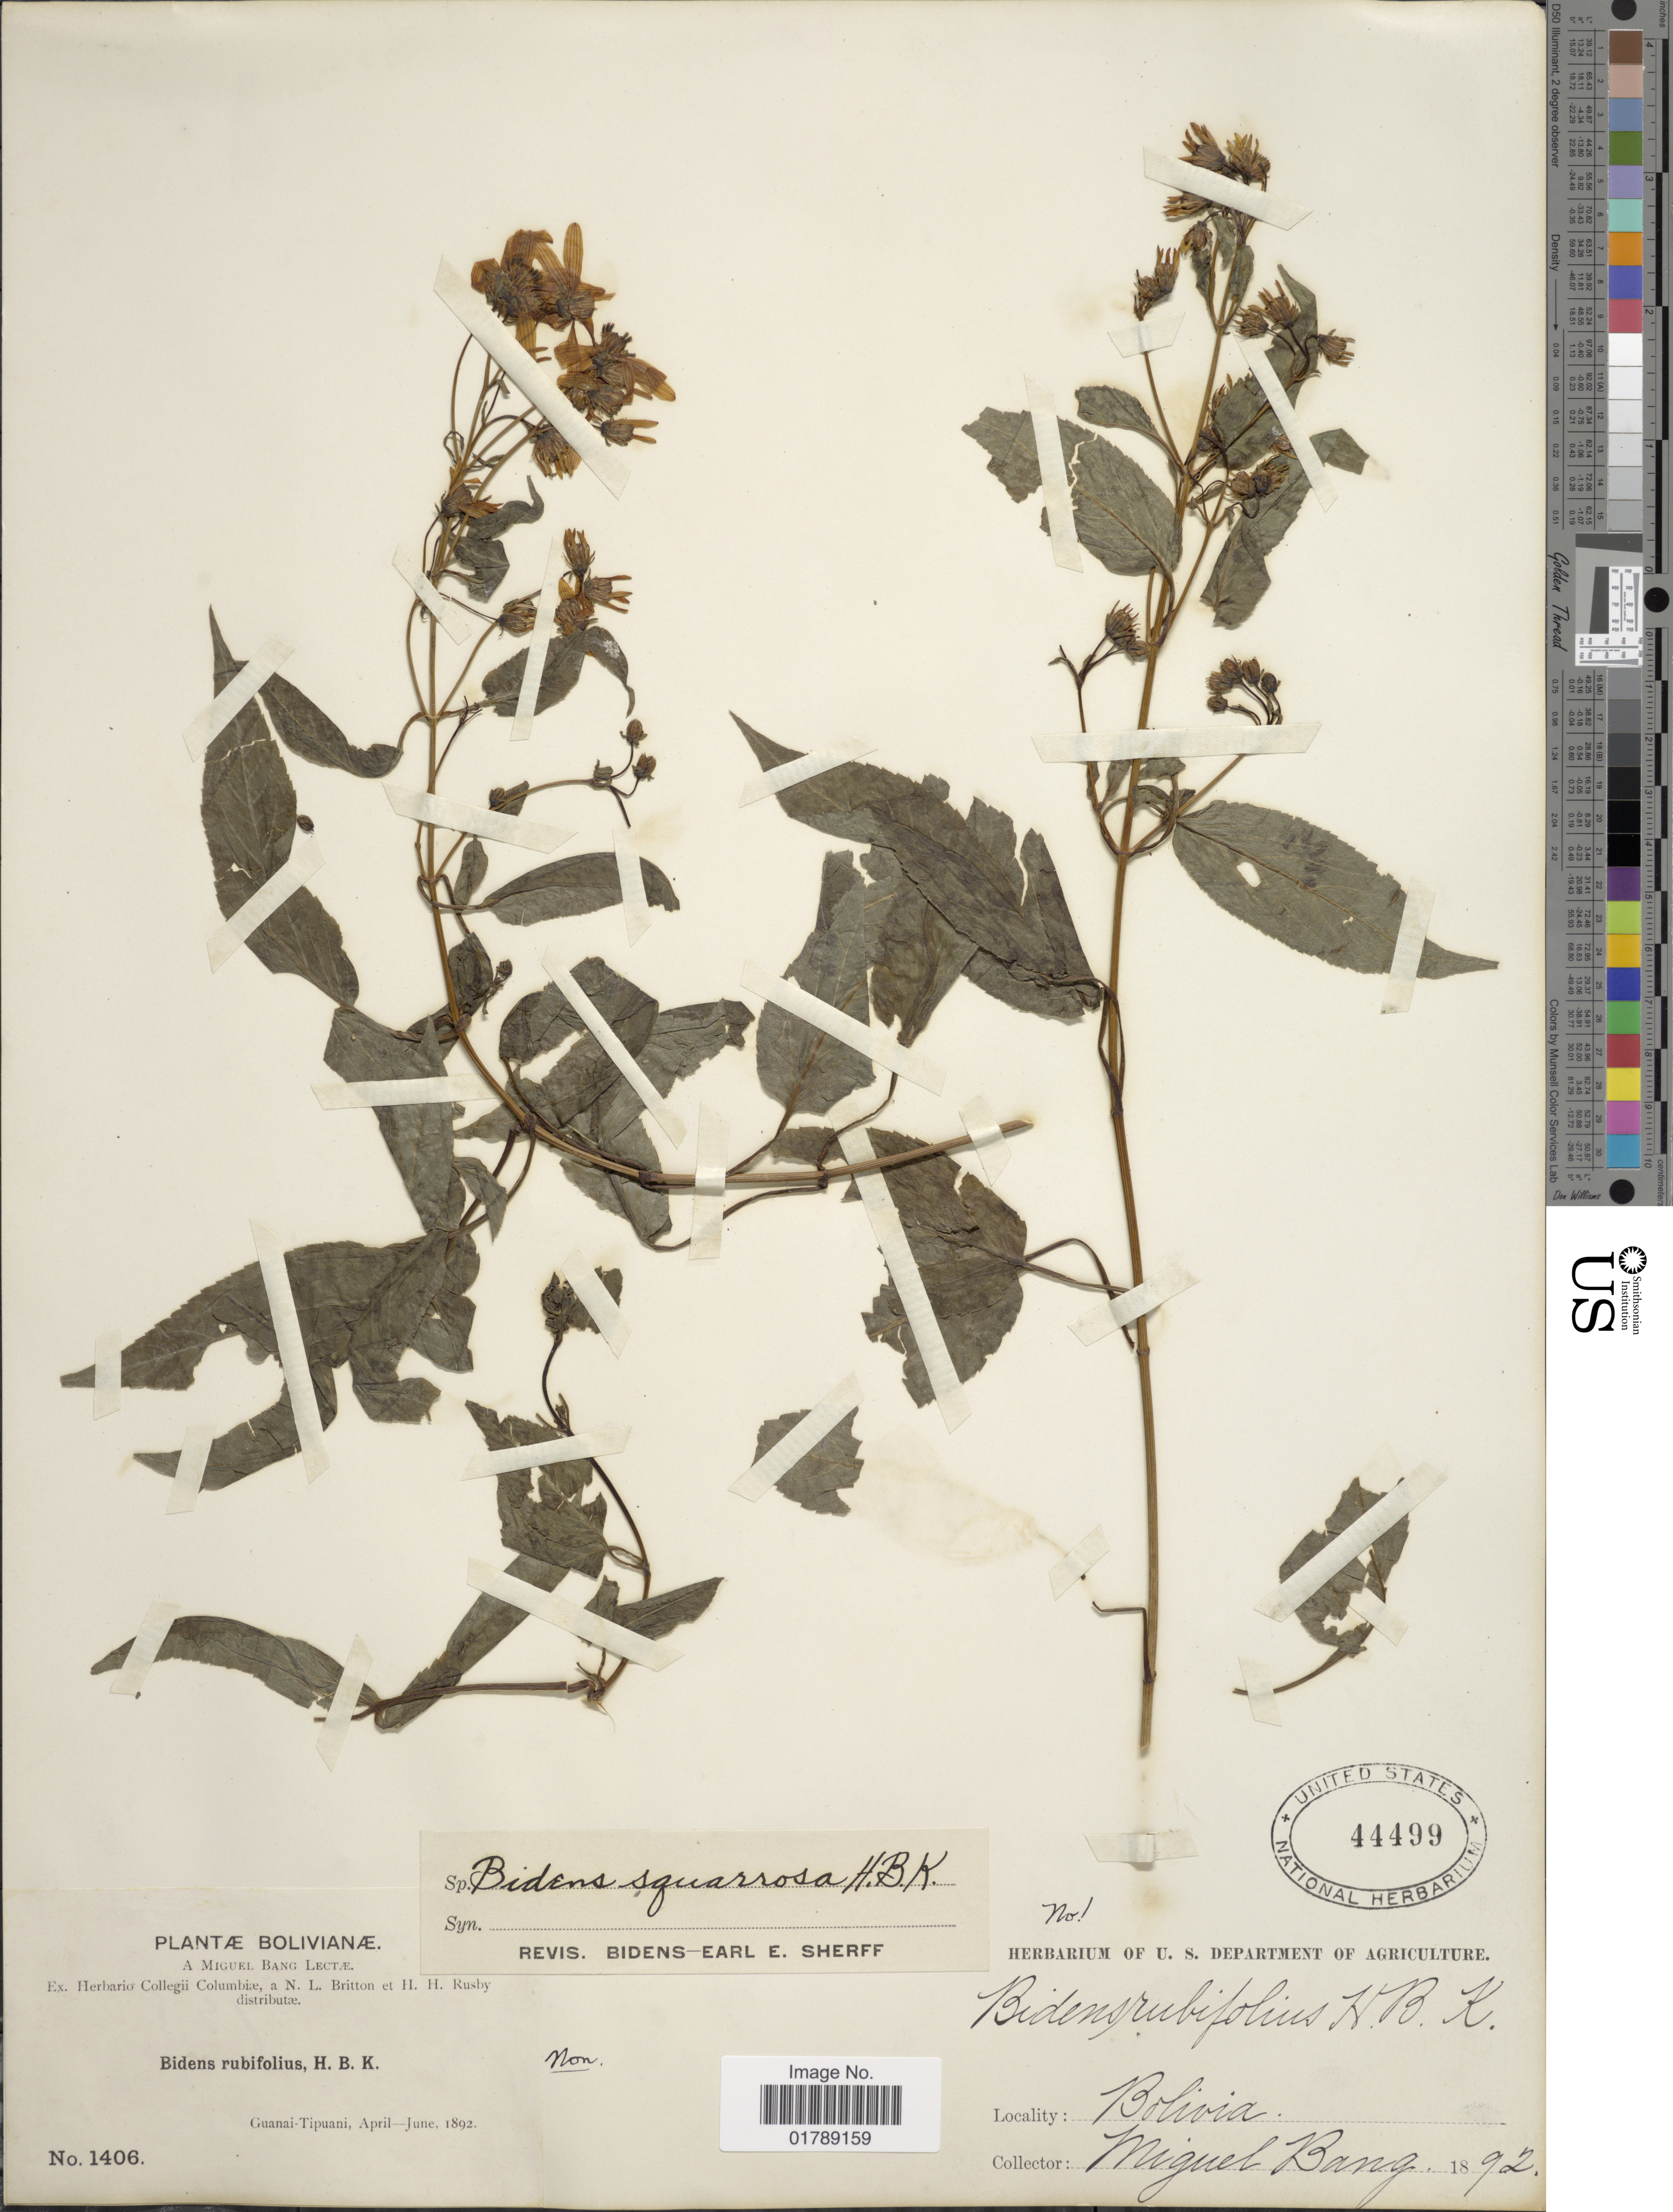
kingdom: Plantae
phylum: Tracheophyta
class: Magnoliopsida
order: Asterales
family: Asteraceae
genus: Bidens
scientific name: Bidens squarrosa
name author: Kunth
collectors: M. Bang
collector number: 1406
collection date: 1892-04/1892-06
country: Bolivia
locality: Guanai-Tipuani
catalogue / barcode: US 44499